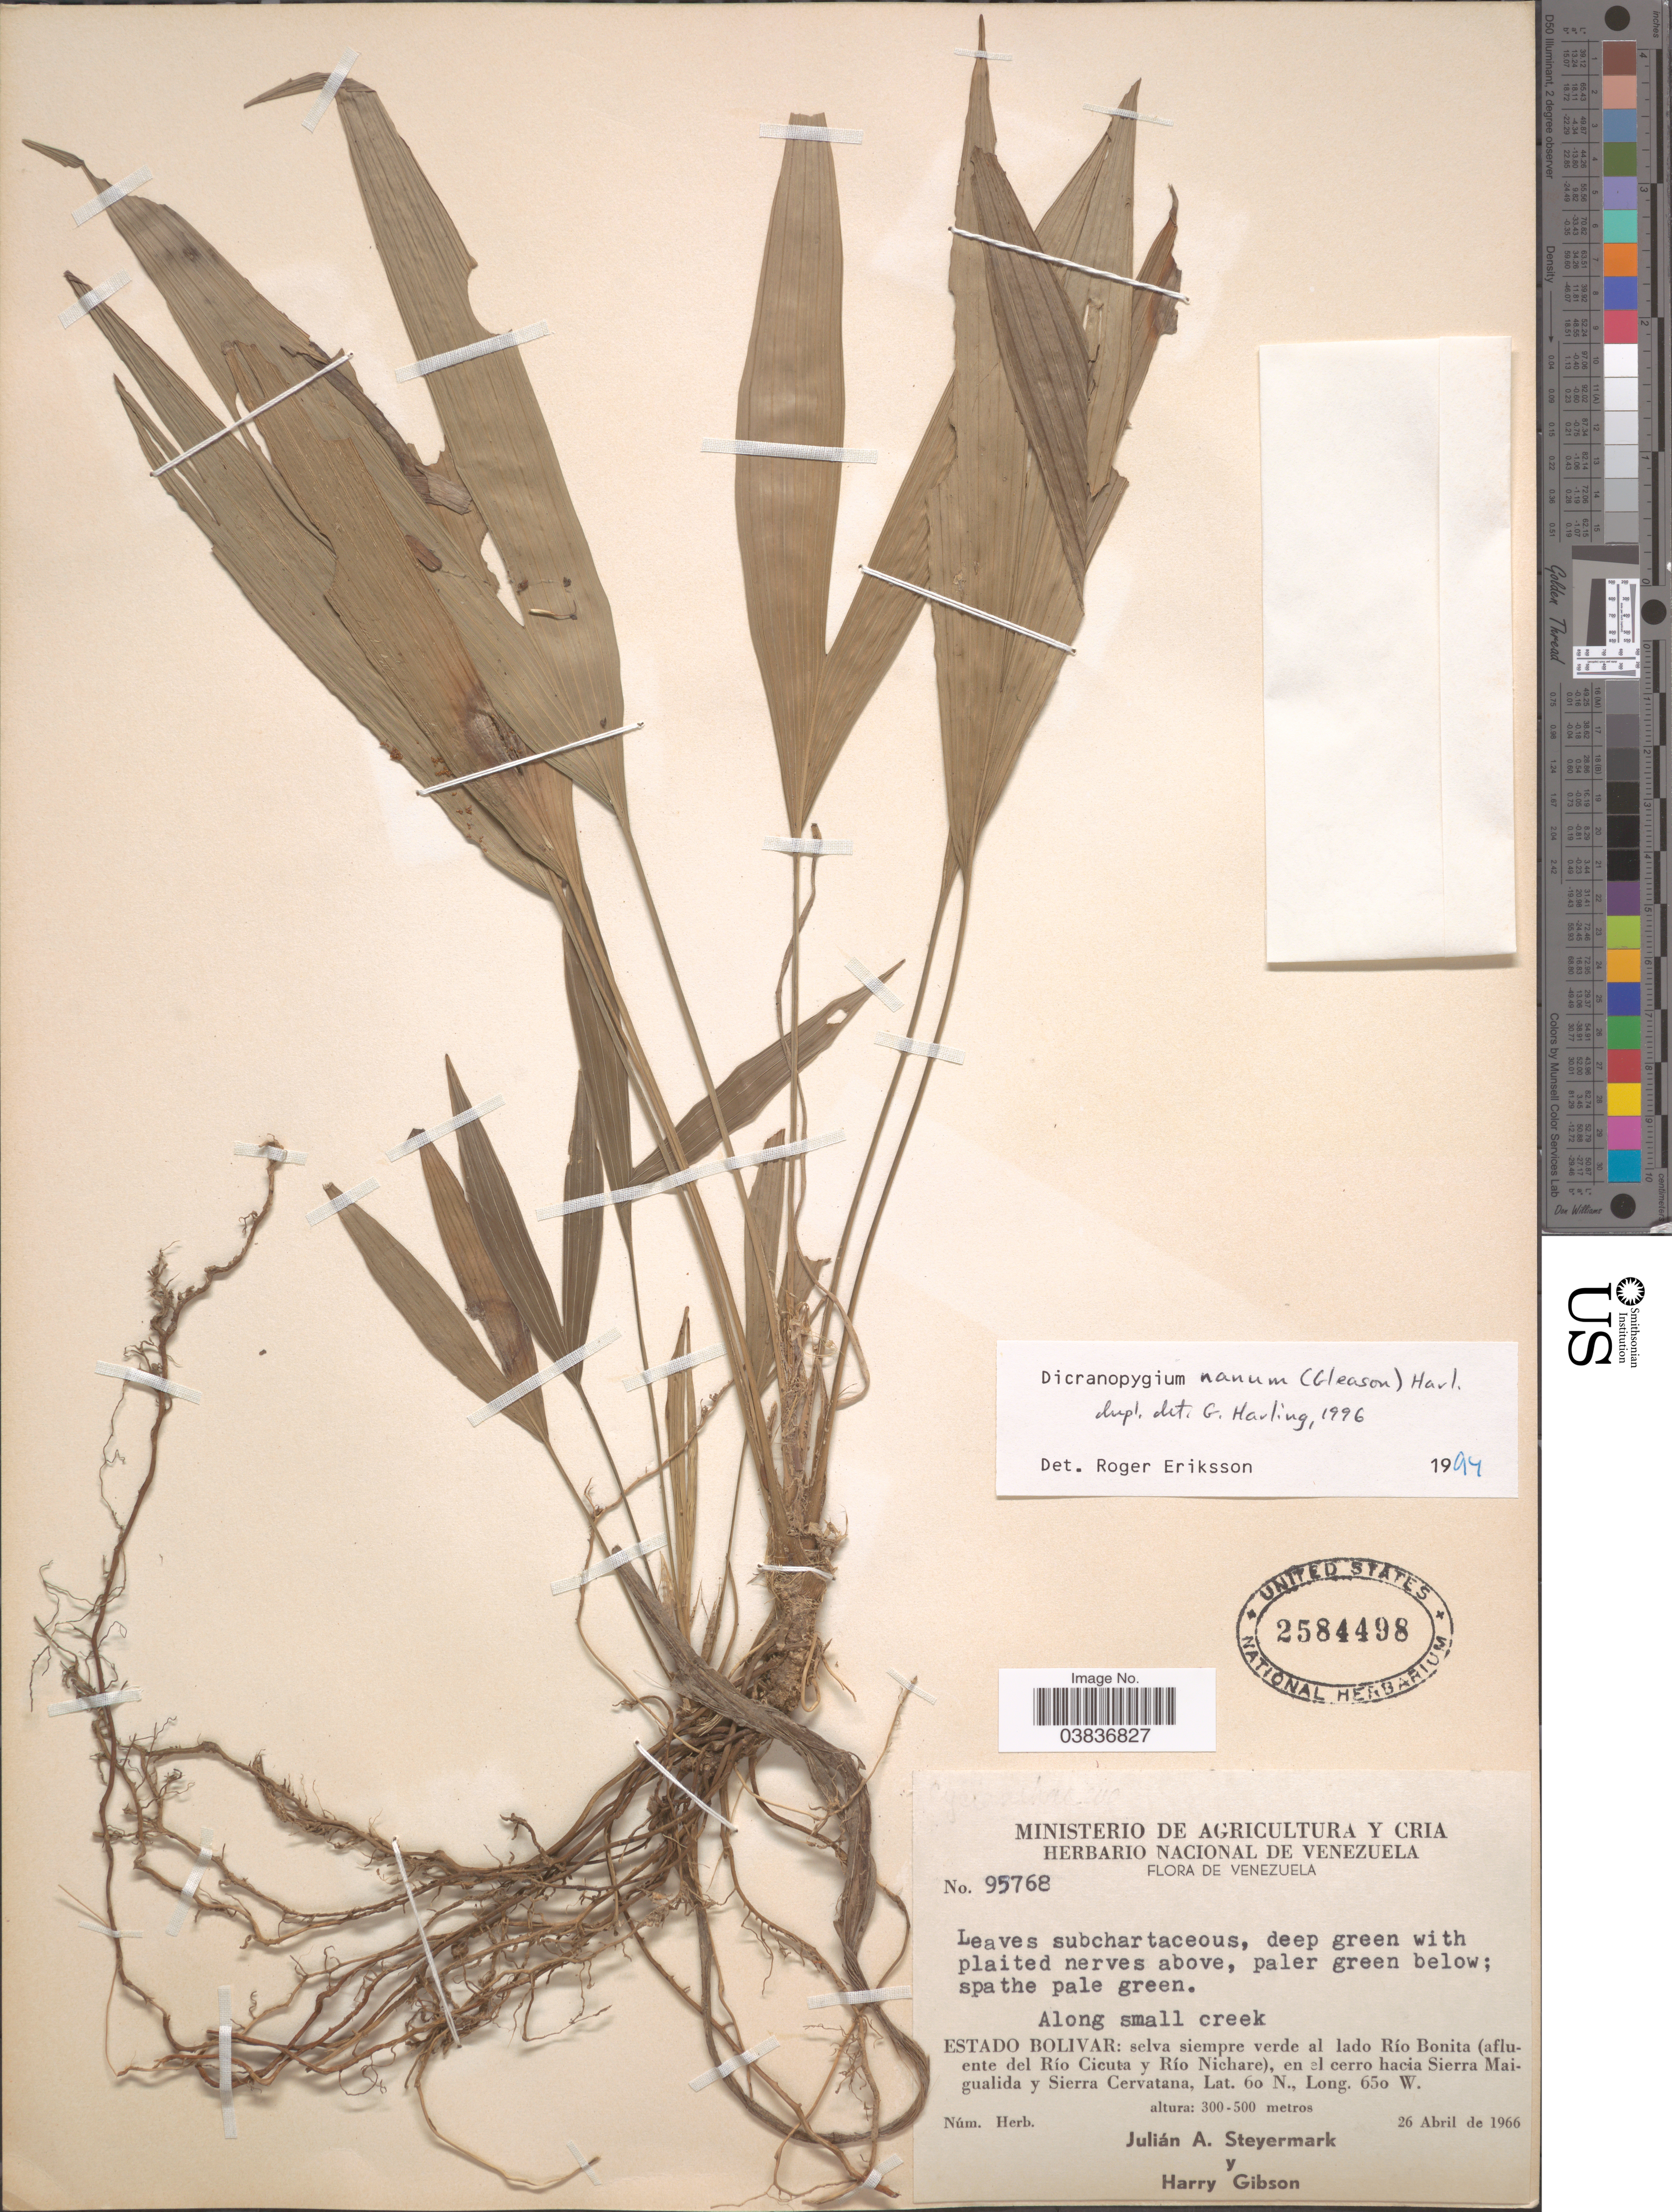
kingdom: Plantae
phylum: Tracheophyta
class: Liliopsida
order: Pandanales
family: Cyclanthaceae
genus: Dicranopygium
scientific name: Dicranopygium nanum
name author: (Gleason) Harling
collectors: J. Steyermark & H. Gibson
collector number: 95768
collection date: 1966-04-26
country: Venezuela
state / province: Bolivar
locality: Selva siempre verde al lado Río Bonita (afluente del Río Cicuta y Río Nichare), en el cerro hacia Sierra Maigualida y Sierra Cervatana.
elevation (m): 300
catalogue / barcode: US 2584498